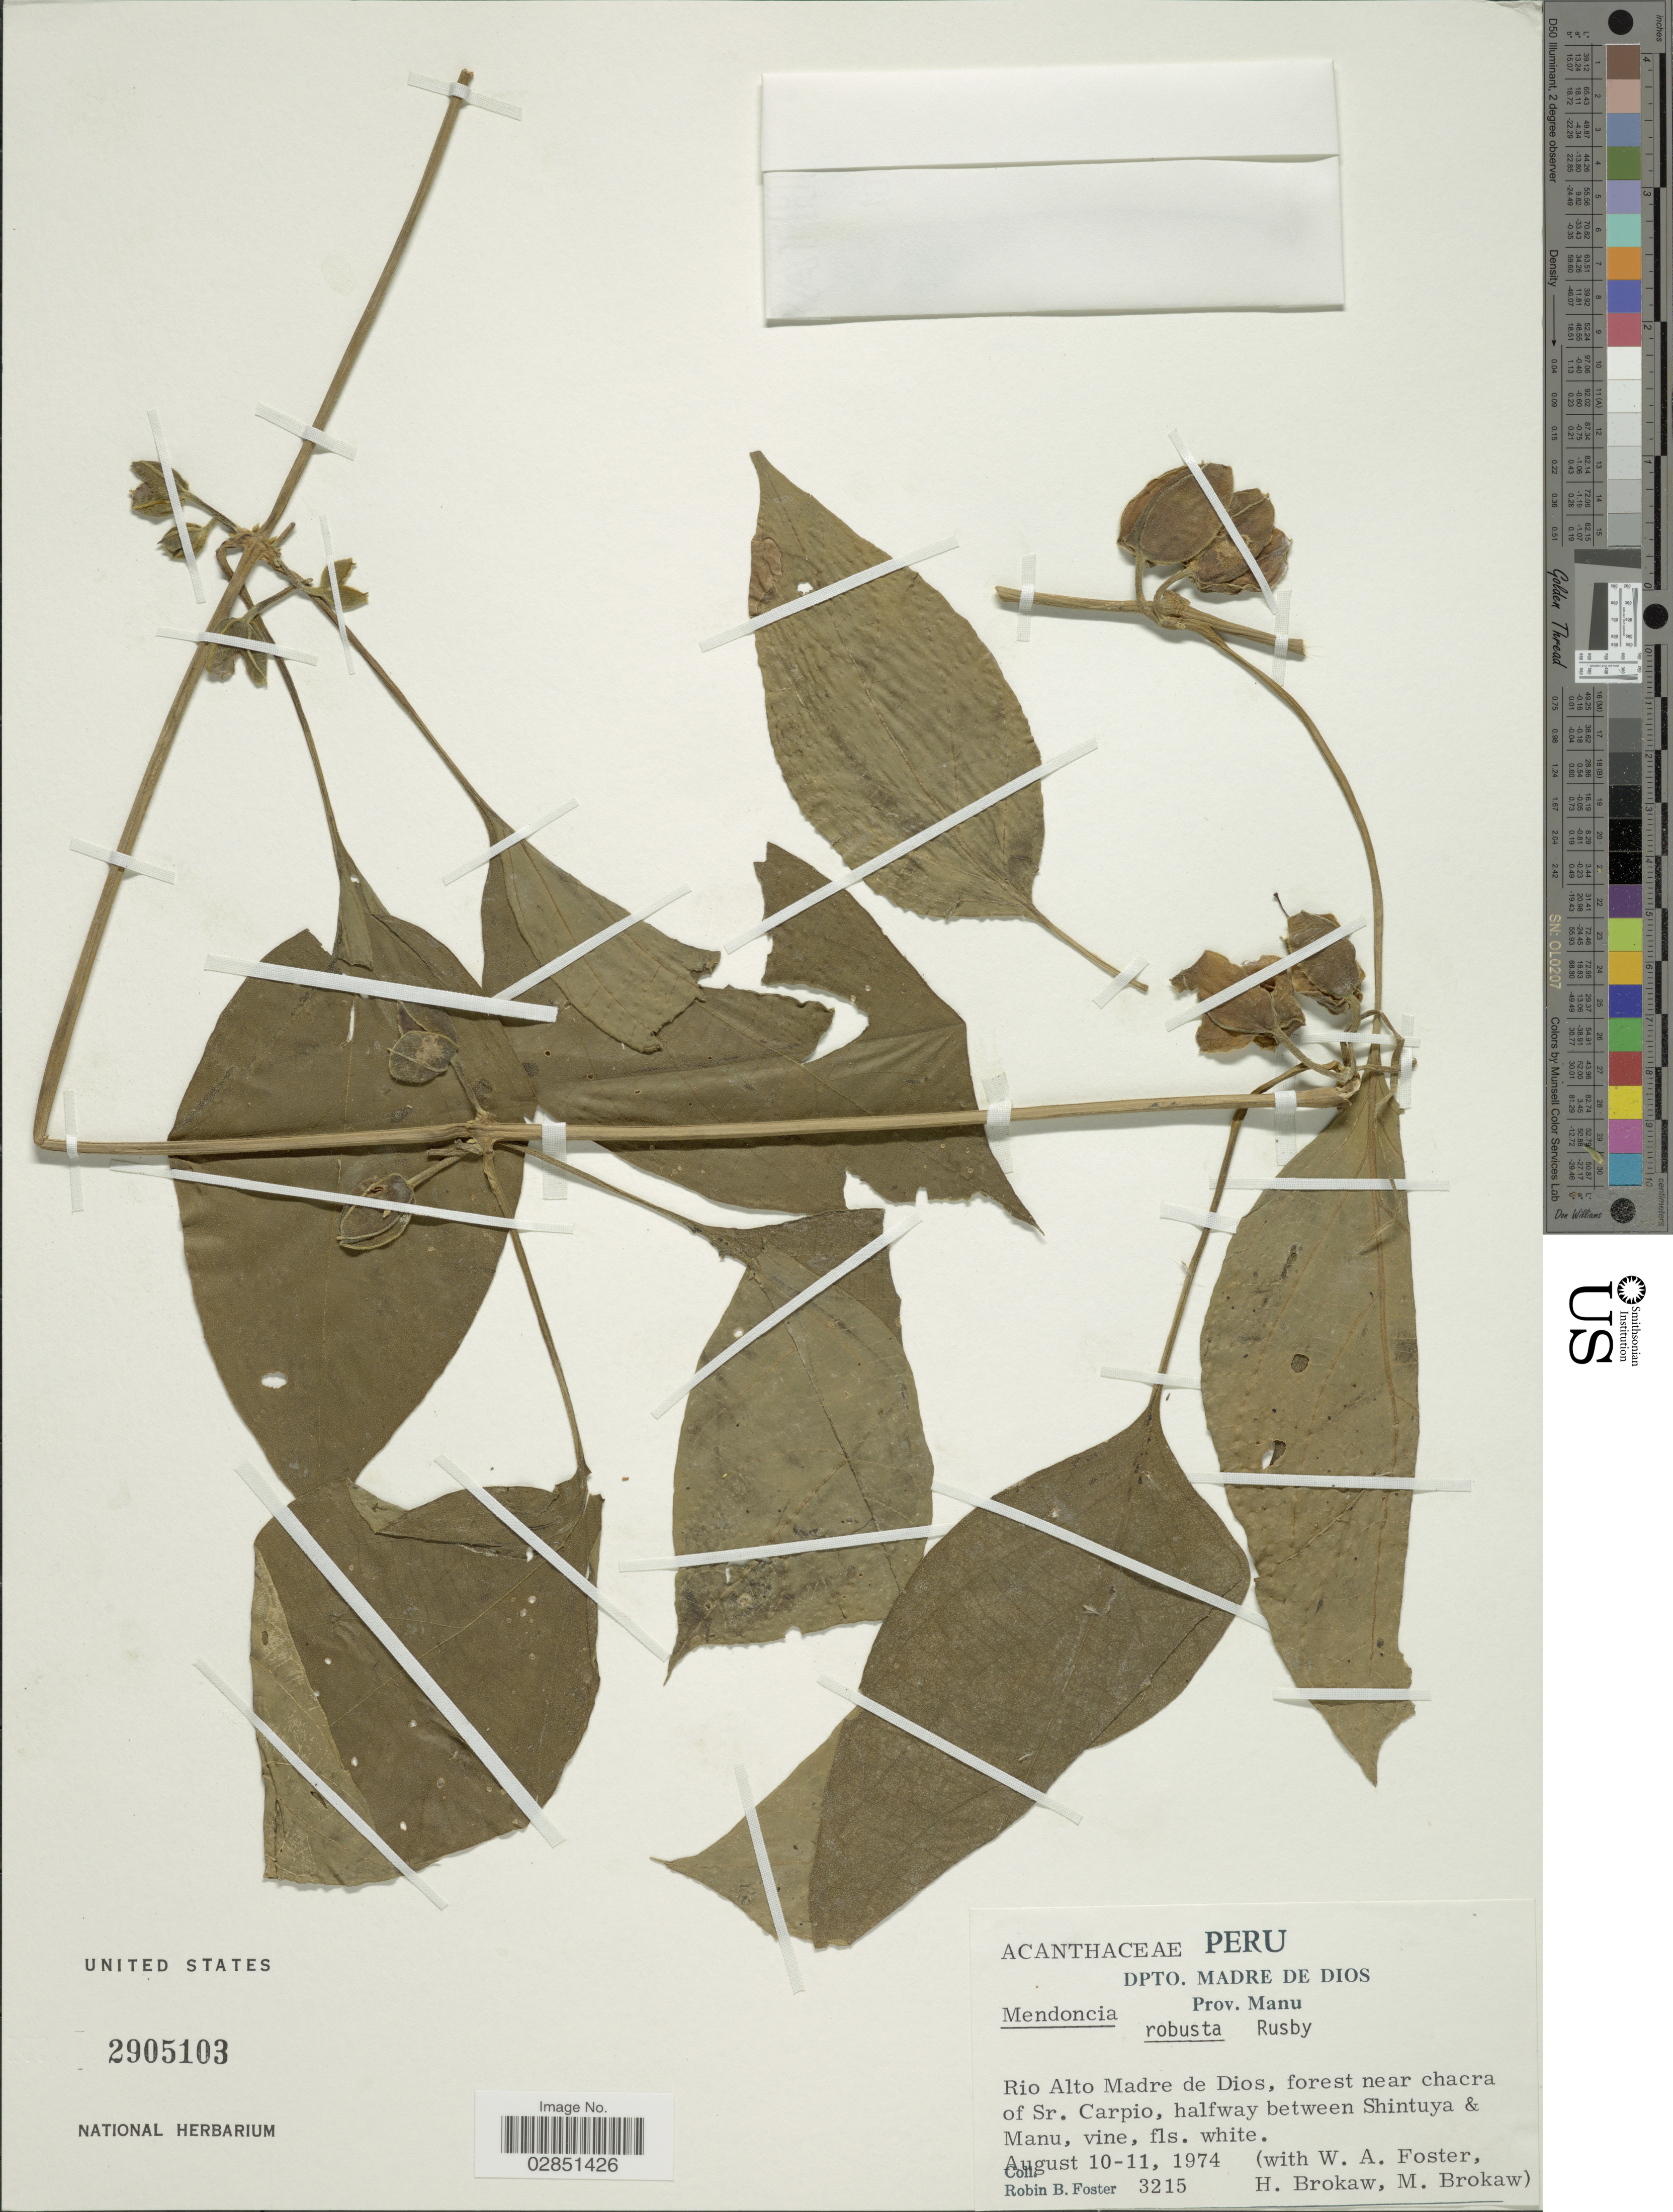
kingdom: Plantae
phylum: Tracheophyta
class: Magnoliopsida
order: Lamiales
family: Acanthaceae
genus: Mendoncia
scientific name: Mendoncia robusta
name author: Rusby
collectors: R. B. Foster, W. Foster, H. Brokaw & M. Brokaw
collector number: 3215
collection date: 1974-08-10/1974-08-11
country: Peru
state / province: Madre de Dios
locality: Dpto. Madre de Dios, Prov. Manu. Rio Alto Madre de Dios, forest near chacra of Sr. Carpio, halfway between Shintuya & Manu.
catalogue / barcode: US 2905103